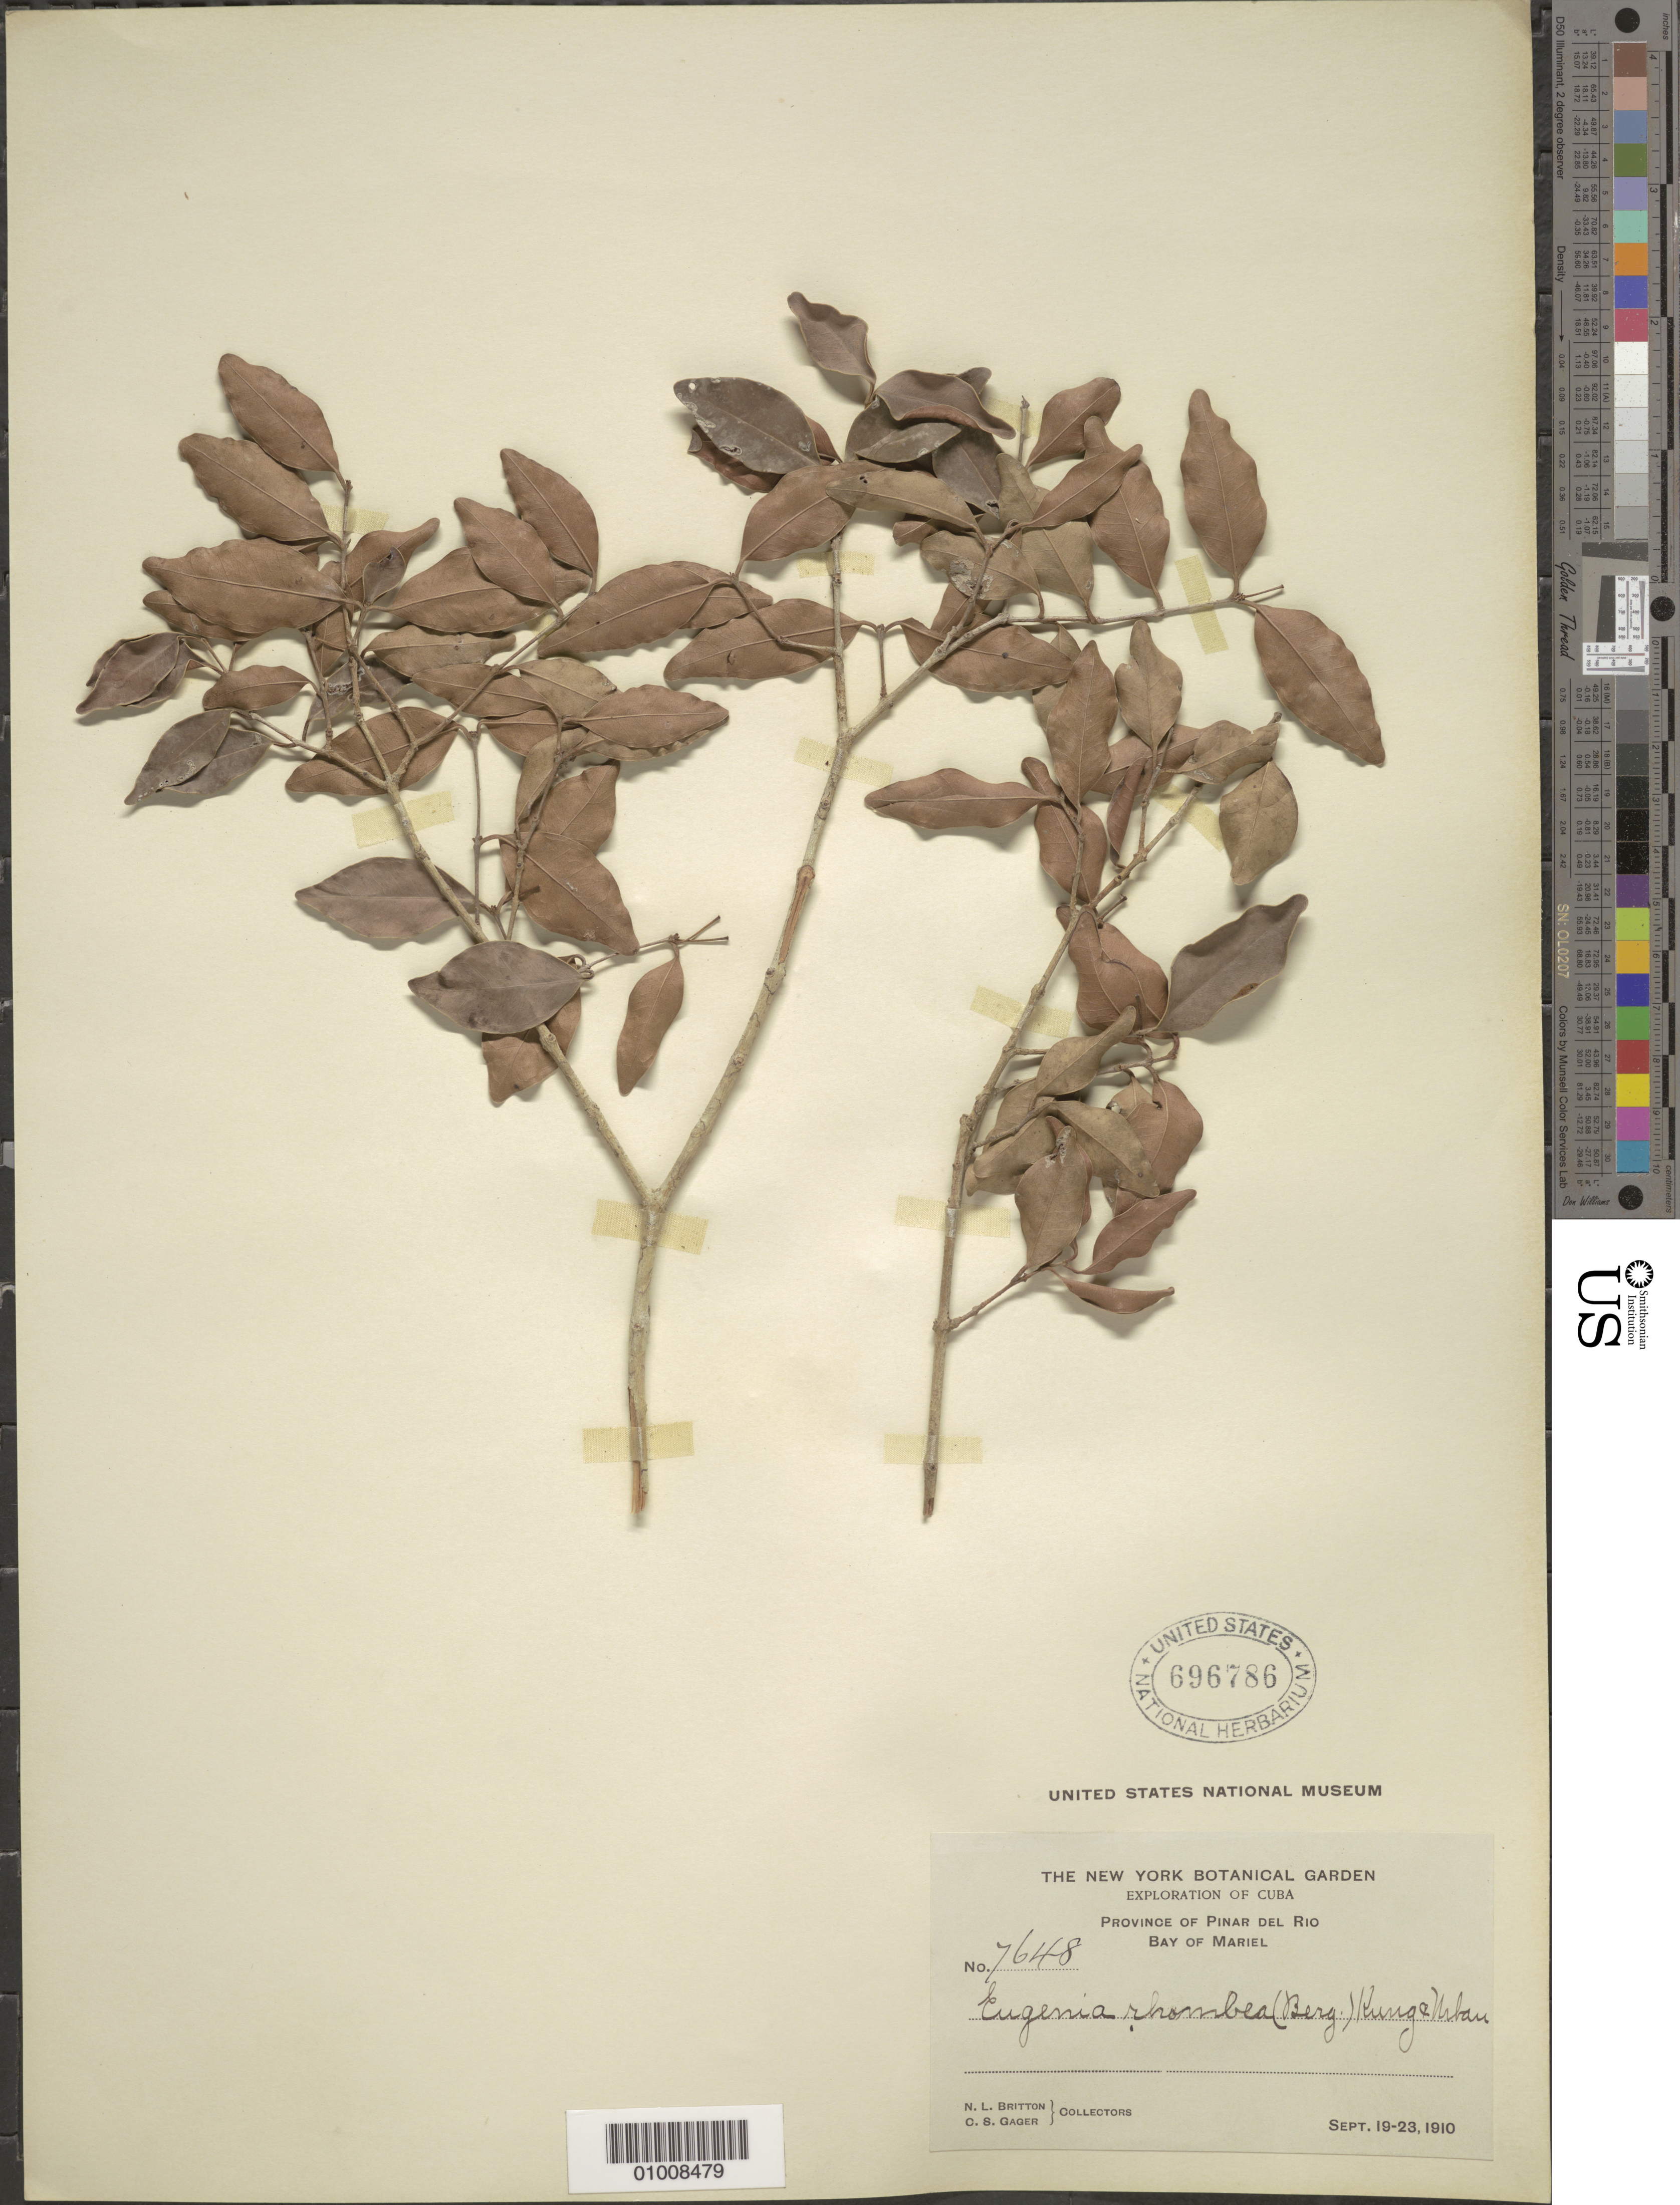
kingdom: Plantae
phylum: Tracheophyta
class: Magnoliopsida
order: Myrtales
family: Myrtaceae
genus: Eugenia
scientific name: Eugenia rhombea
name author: (O. Berg) Krug & Urb.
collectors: N. Britton & C. Gager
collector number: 7648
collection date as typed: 19 Sep 1910 to 23 Sep 1910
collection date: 1910-09-19/1910-09-23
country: Cuba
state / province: Pinar del Rio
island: Cuba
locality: Bay of Mariel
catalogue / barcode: US 696786